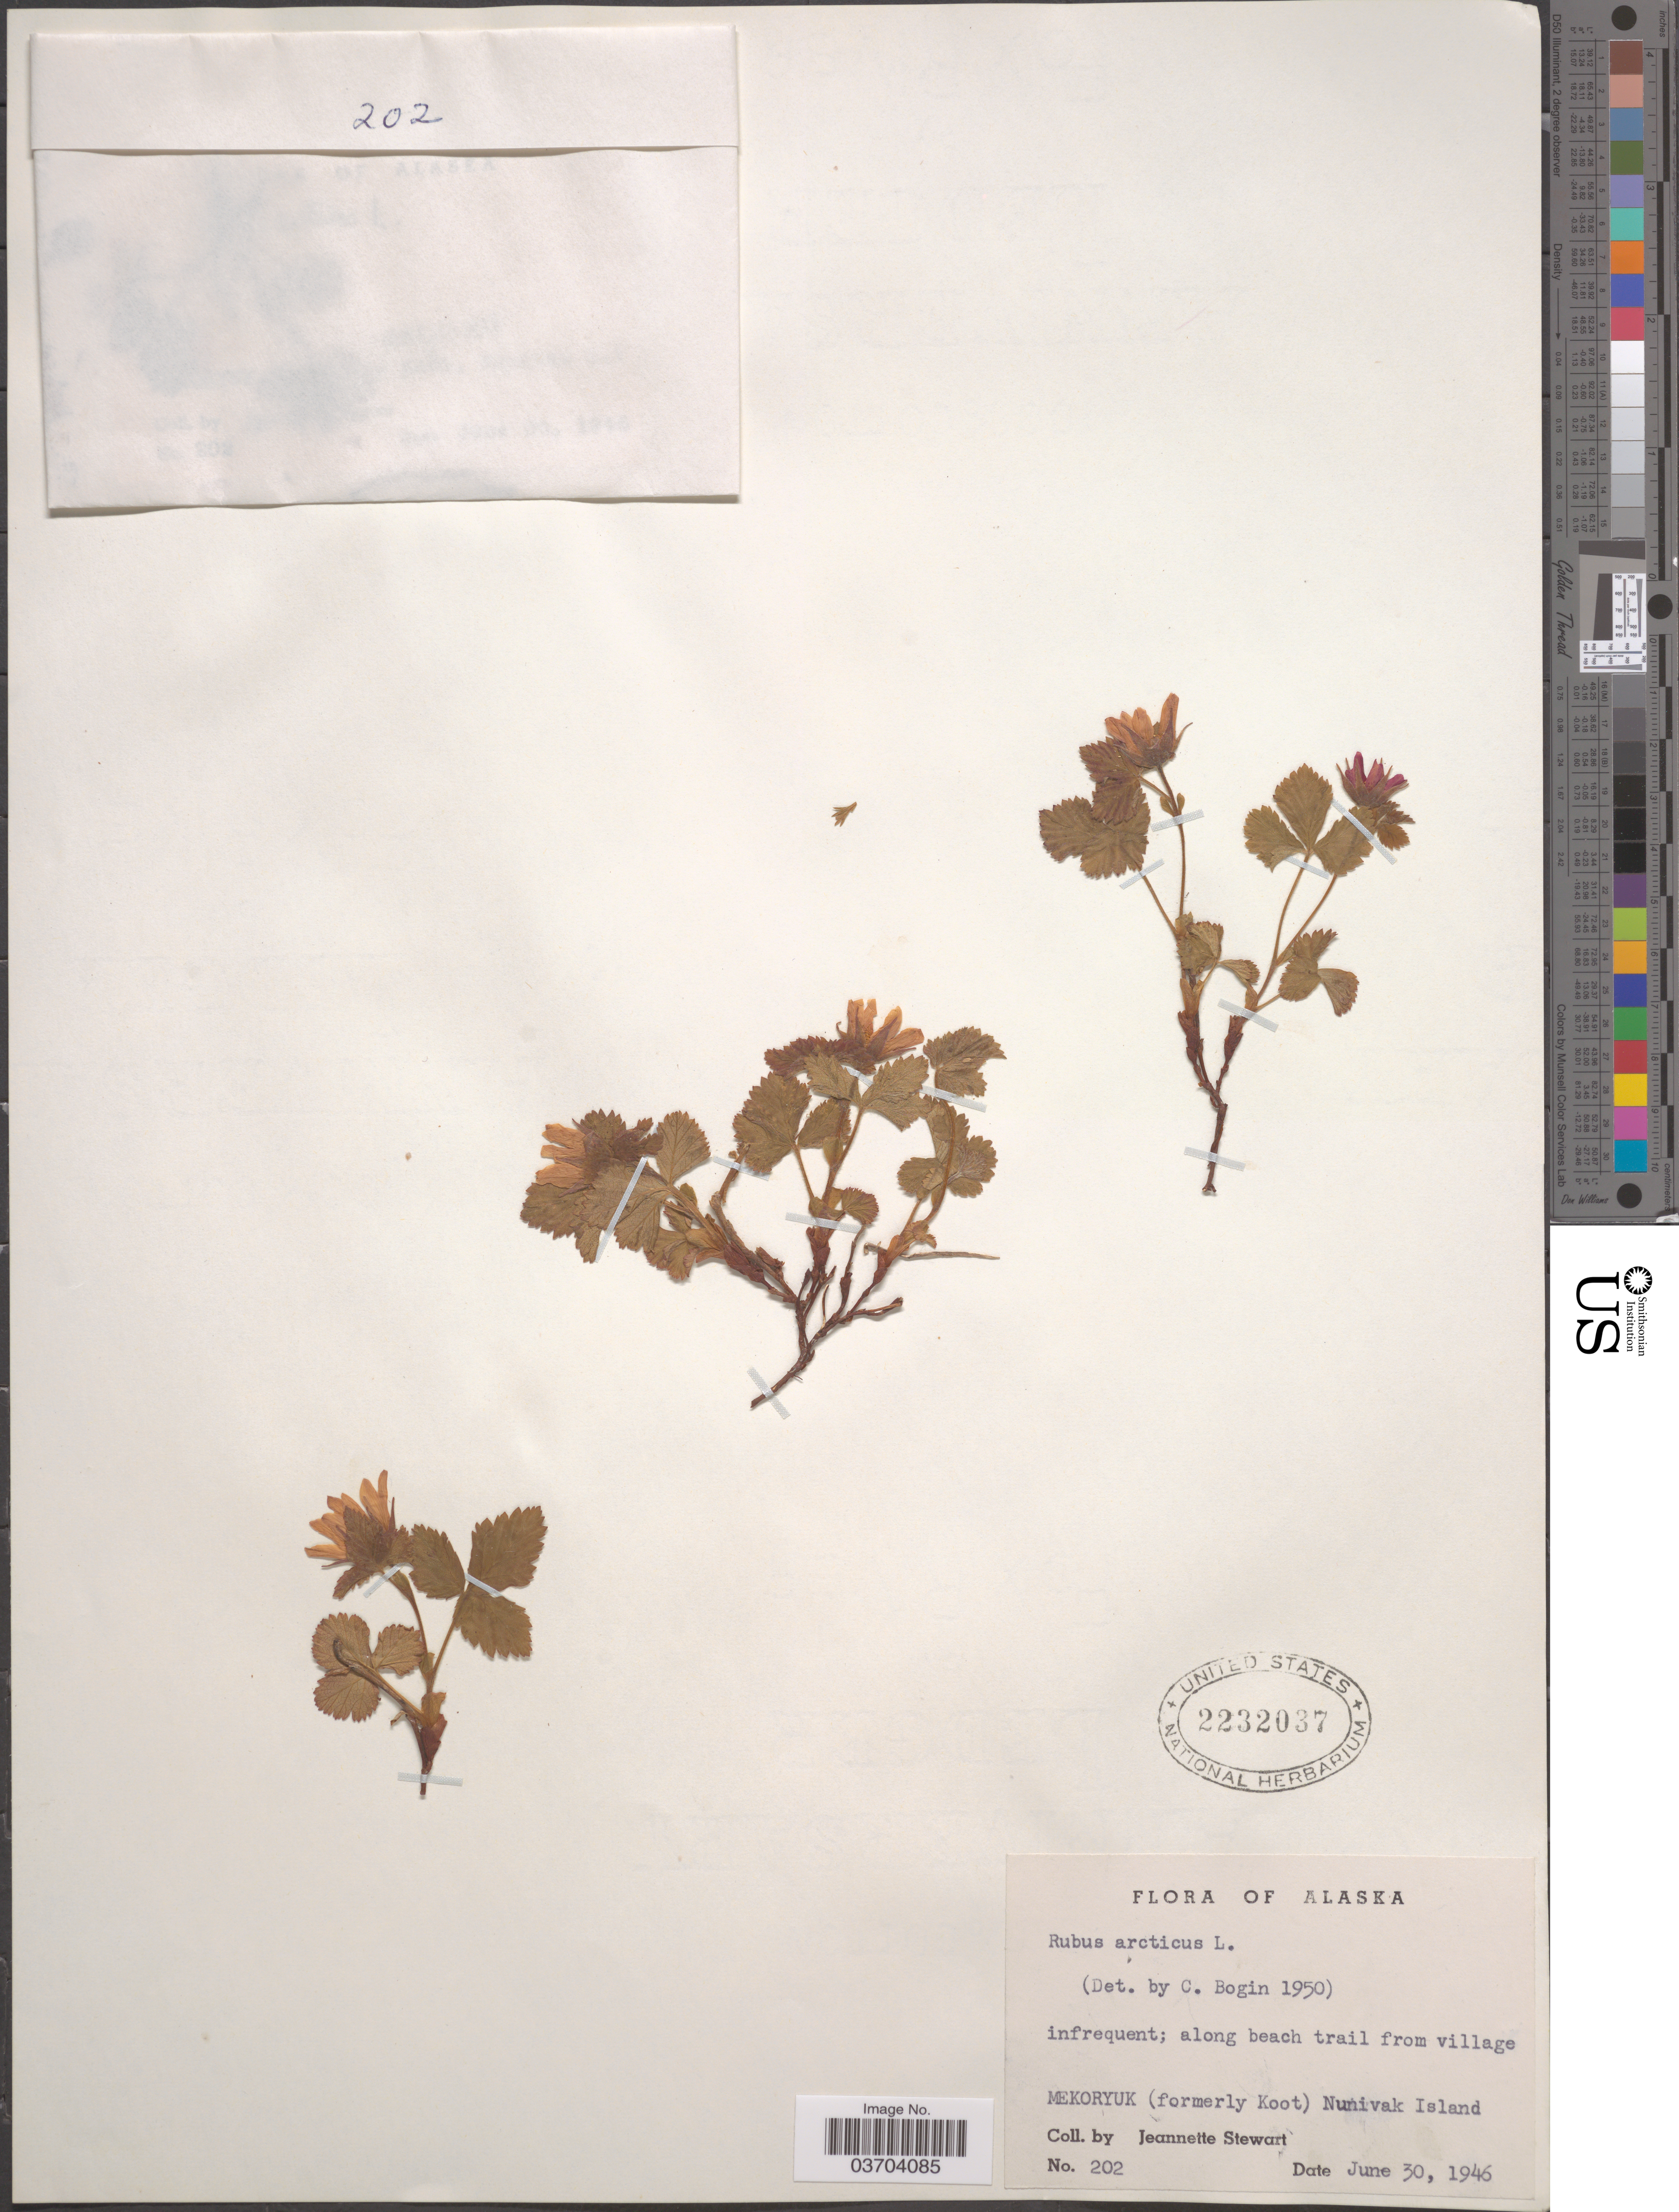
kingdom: Plantae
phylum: Tracheophyta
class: Magnoliopsida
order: Rosales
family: Rosaceae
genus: Rubus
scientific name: Rubus arcticus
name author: L.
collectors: J. Stewart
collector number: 202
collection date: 1946-06-30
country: United States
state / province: Alaska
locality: Mekoryuk (formerly Koot) Nunivak Island.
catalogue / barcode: US 2232037